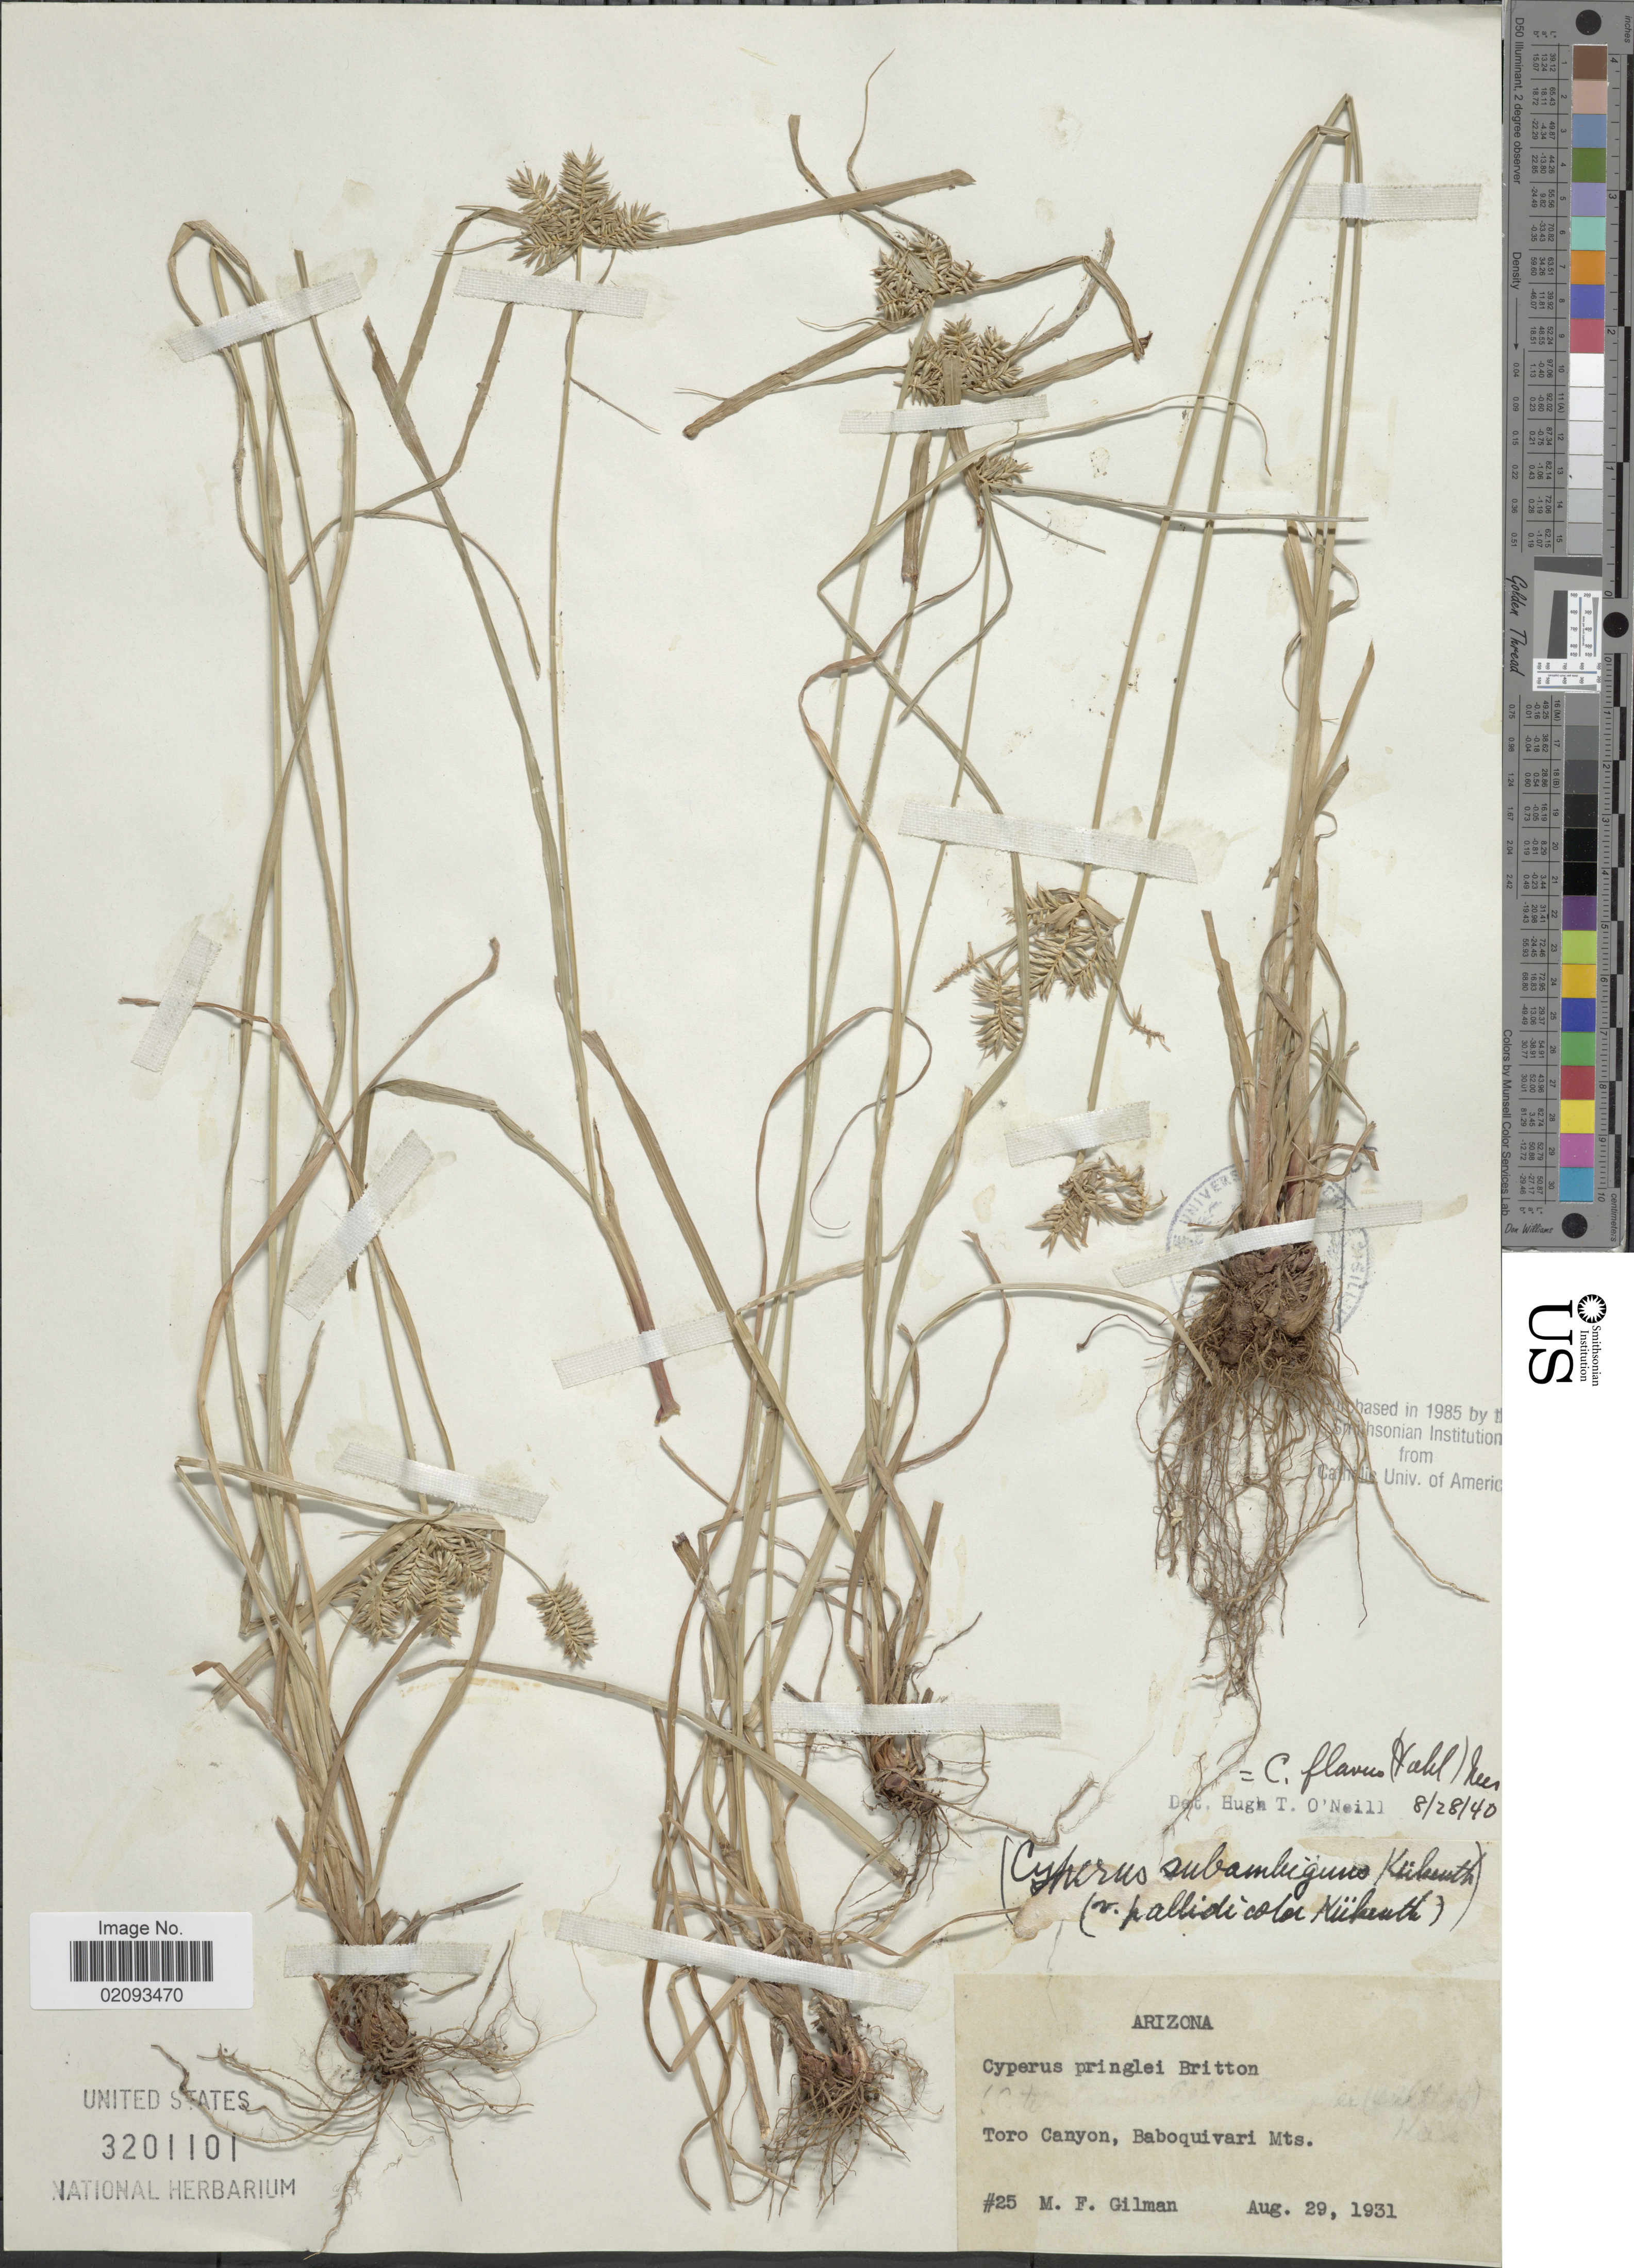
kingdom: Plantae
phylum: Tracheophyta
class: Liliopsida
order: Poales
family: Cyperaceae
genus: Cyperus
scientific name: Cyperus aggregatus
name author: (Willd.) Endl.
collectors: M. F. Gilman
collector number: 25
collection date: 1931-08-29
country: United States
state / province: Arizona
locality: Toro Canyon, Baboquivari Mts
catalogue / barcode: US 3201102